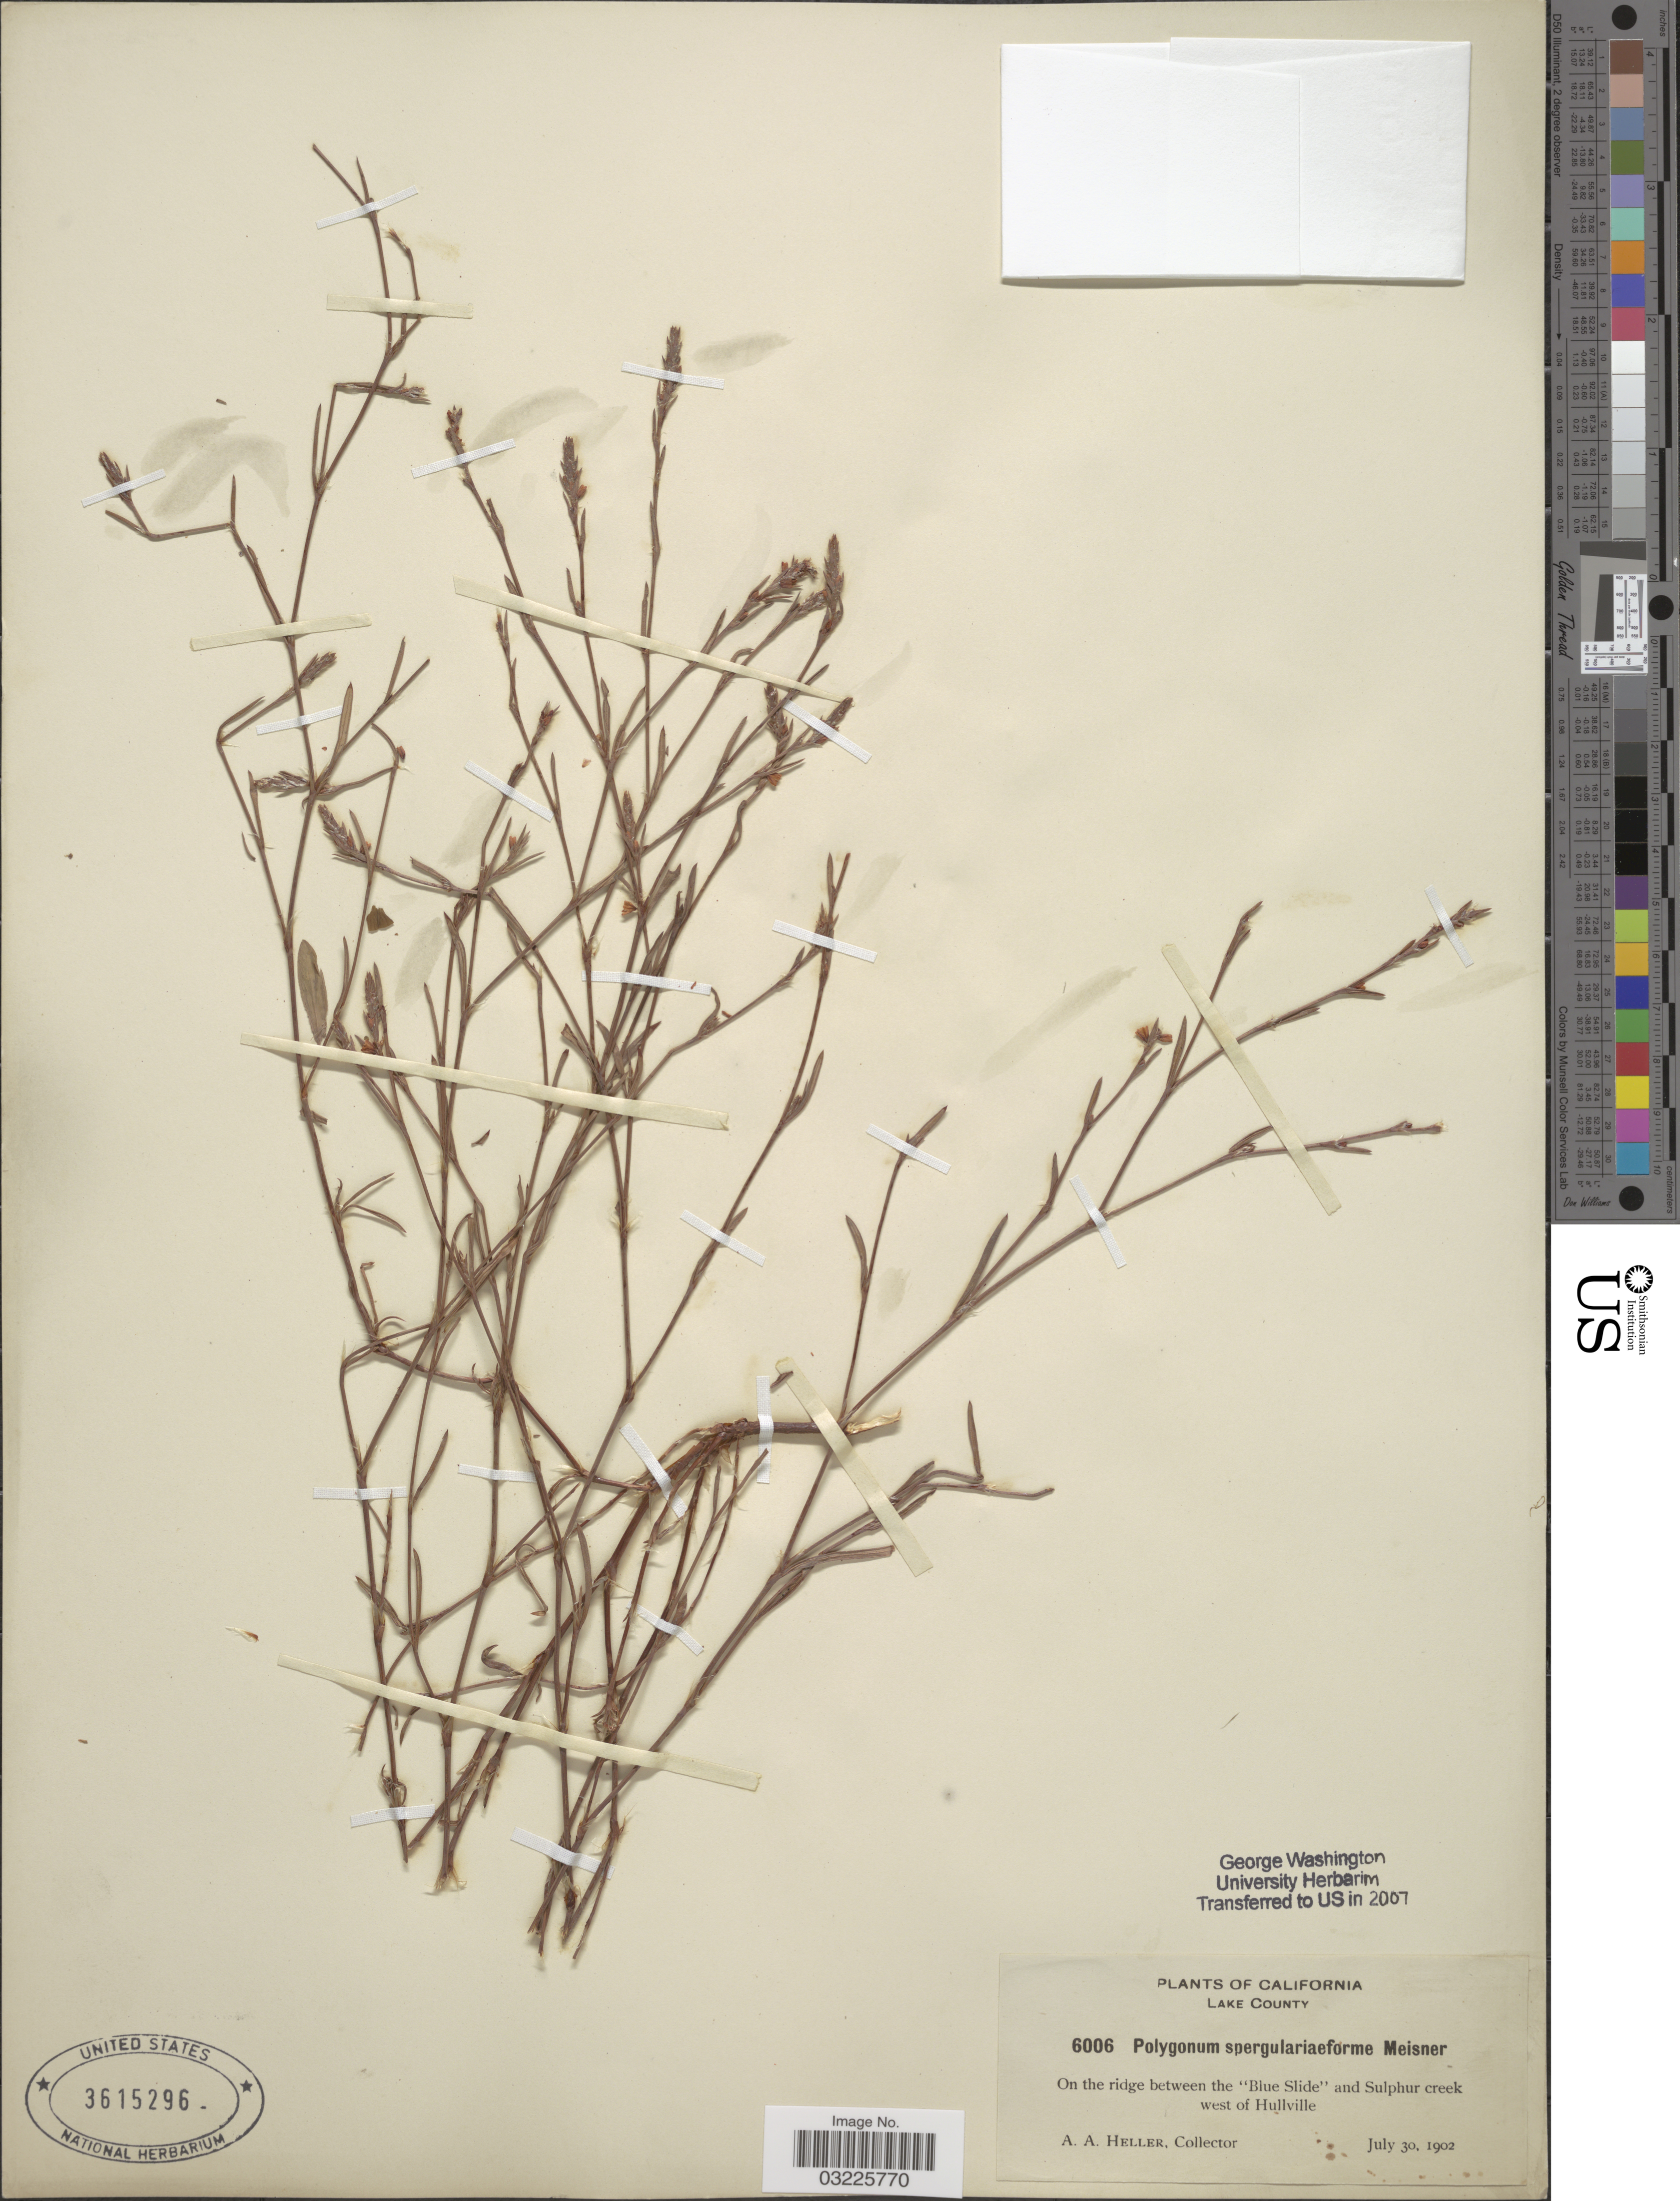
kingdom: Plantae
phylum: Tracheophyta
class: Magnoliopsida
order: Caryophyllales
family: Polygonaceae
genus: Polygonum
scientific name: Polygonum spergulariiforme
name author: Meisn. ex Small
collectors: A. A. Heller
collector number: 6006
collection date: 1902-07-30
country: United States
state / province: California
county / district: Lake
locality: Lake County. On the ridge between the "Blue Slide" and Sulphur creek west of Hullville.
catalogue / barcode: US 3615296